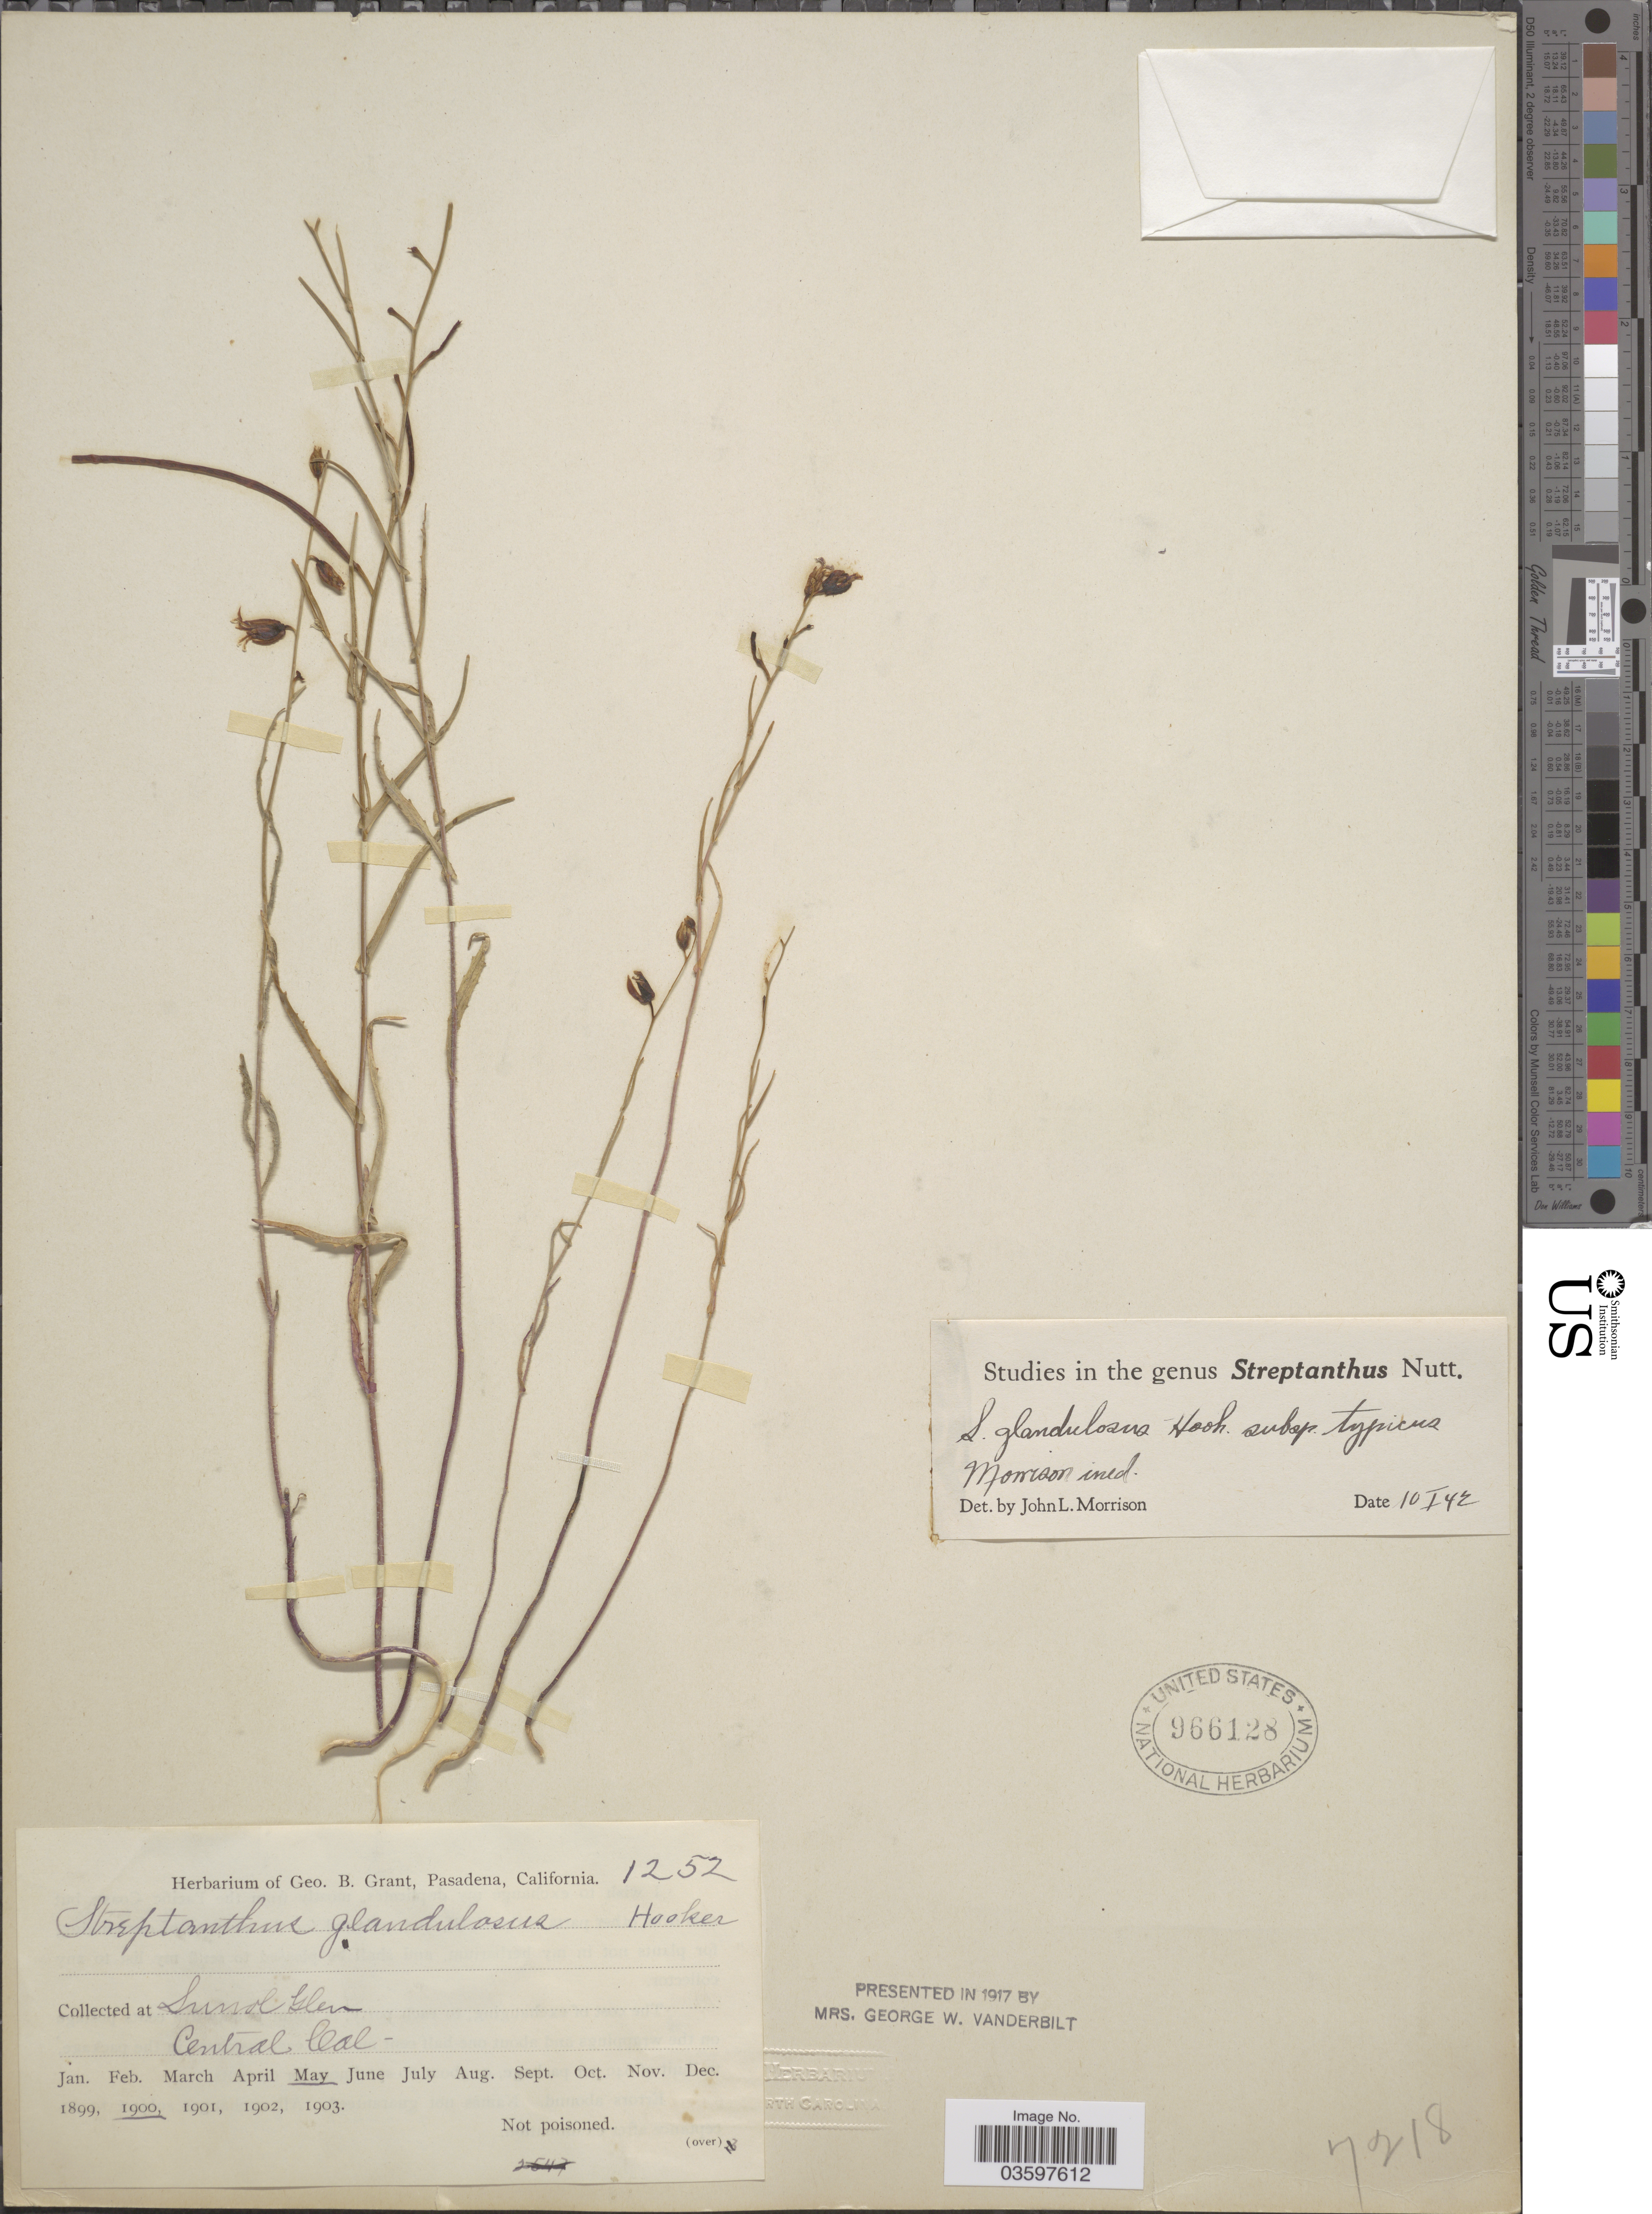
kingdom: Plantae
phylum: Tracheophyta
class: Magnoliopsida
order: Brassicales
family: Brassicaceae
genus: Streptanthus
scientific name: Streptanthus glandulosus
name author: Hook.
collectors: ex herb. Geo. B. Grant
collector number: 1252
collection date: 1900-05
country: United States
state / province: California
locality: Sand Glen. Central Cal.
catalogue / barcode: US 966128